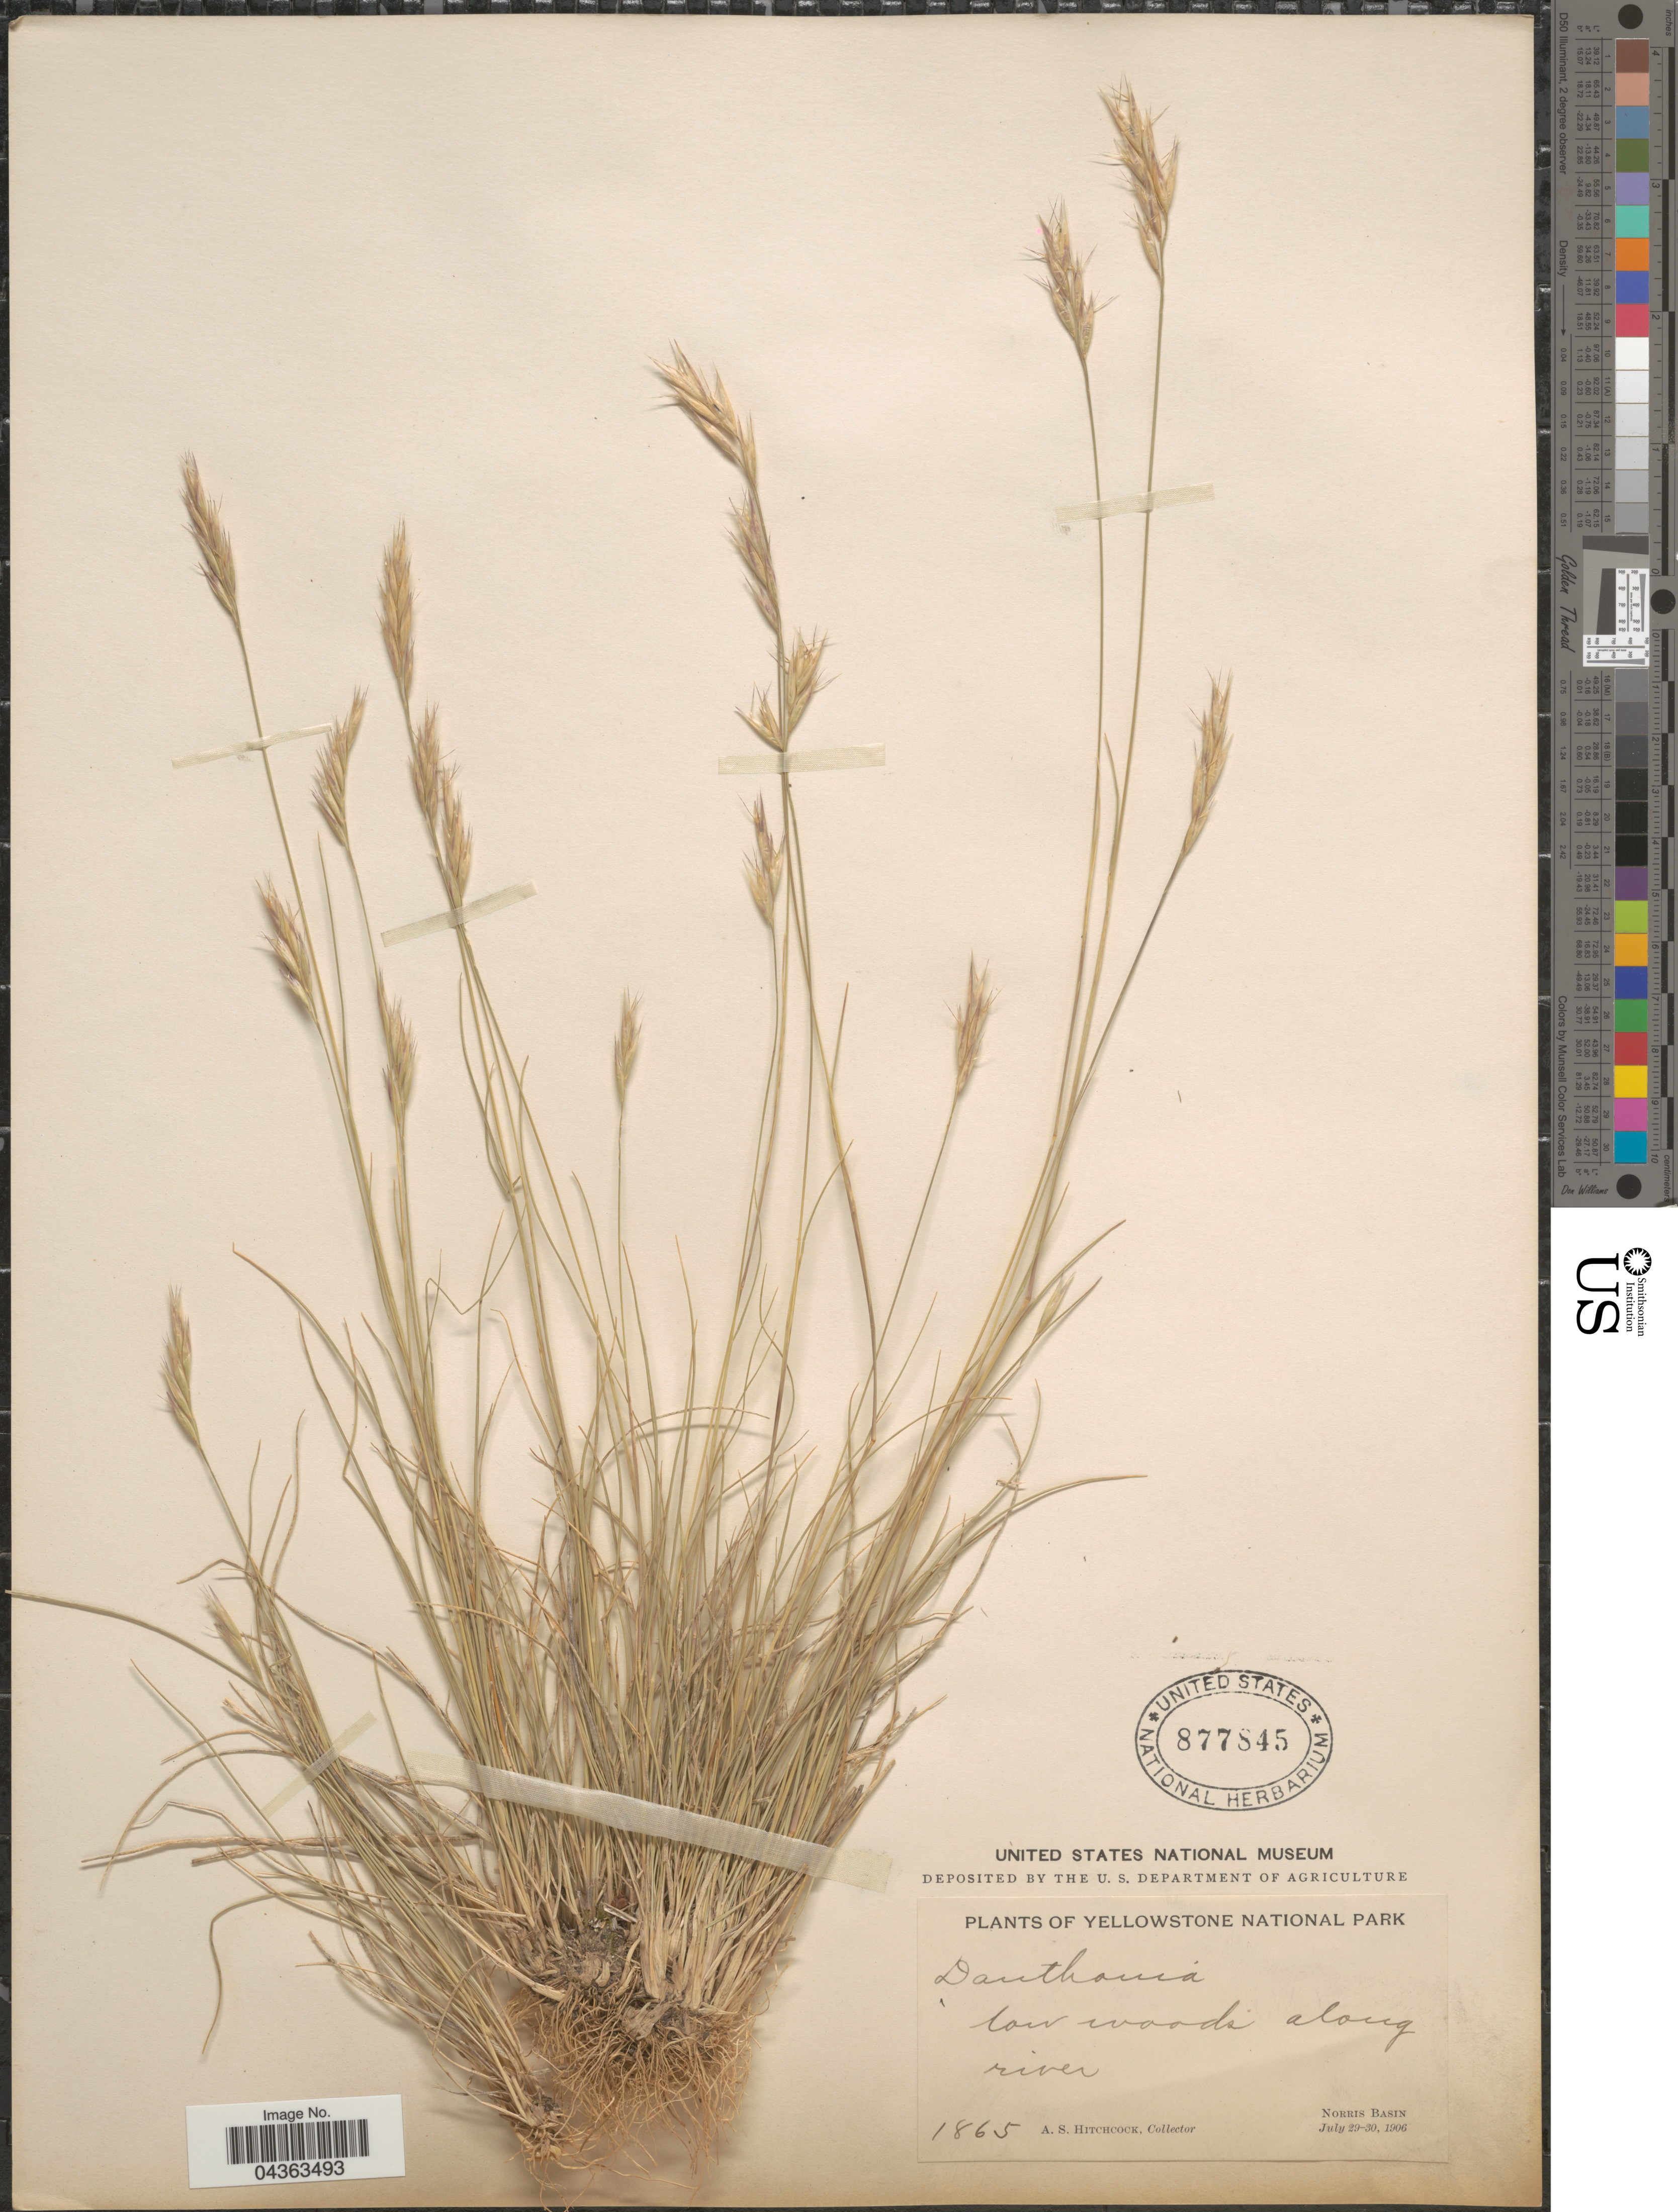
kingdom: Plantae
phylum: Tracheophyta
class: Liliopsida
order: Poales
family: Poaceae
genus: Danthonia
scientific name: Danthonia intermedia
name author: Vasey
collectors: A. S. Hitchcock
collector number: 1865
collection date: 1906-07-29/1906-07-30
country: United States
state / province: Wyoming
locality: Yellowstone National Park. Low woods along river. Norris Basin.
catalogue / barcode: US 877845